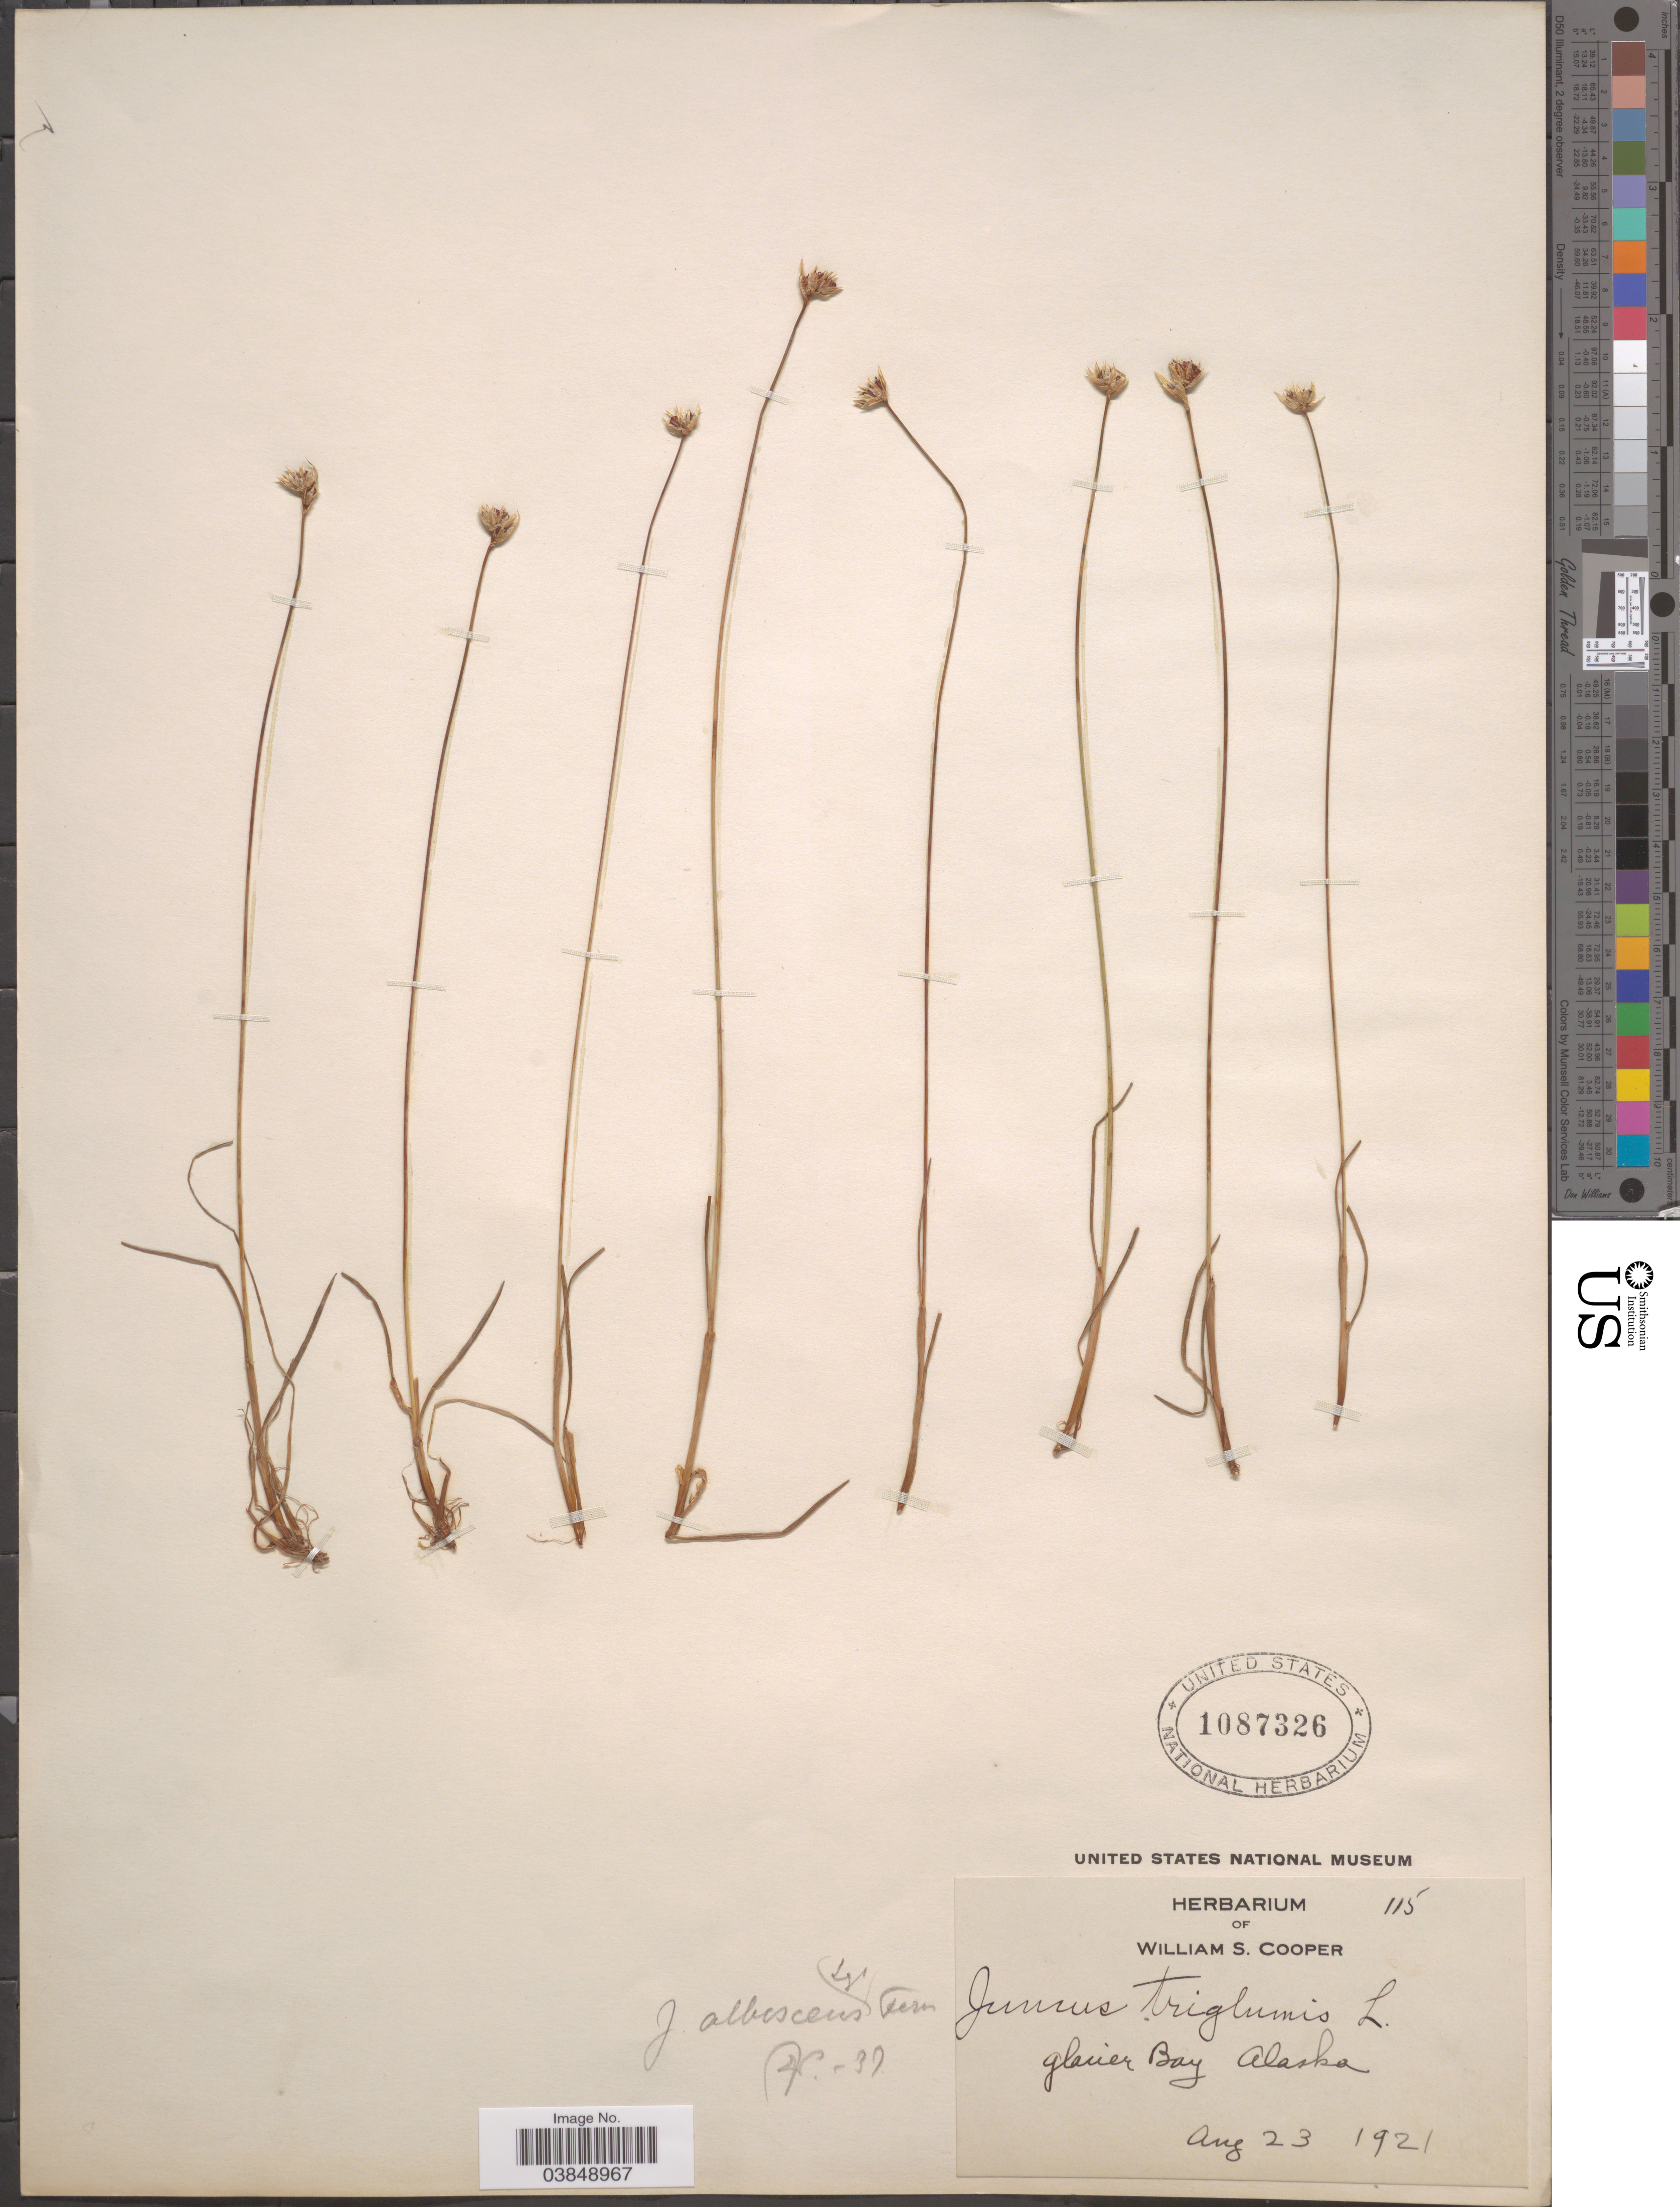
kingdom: Plantae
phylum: Tracheophyta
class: Liliopsida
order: Poales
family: Juncaceae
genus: Juncus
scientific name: Juncus albescens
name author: Fernald & Lange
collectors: ex Herb. William S. Cooper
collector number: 115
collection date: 1921-08-23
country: United States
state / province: Alaska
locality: Glacier Bay.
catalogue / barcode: US 1087326